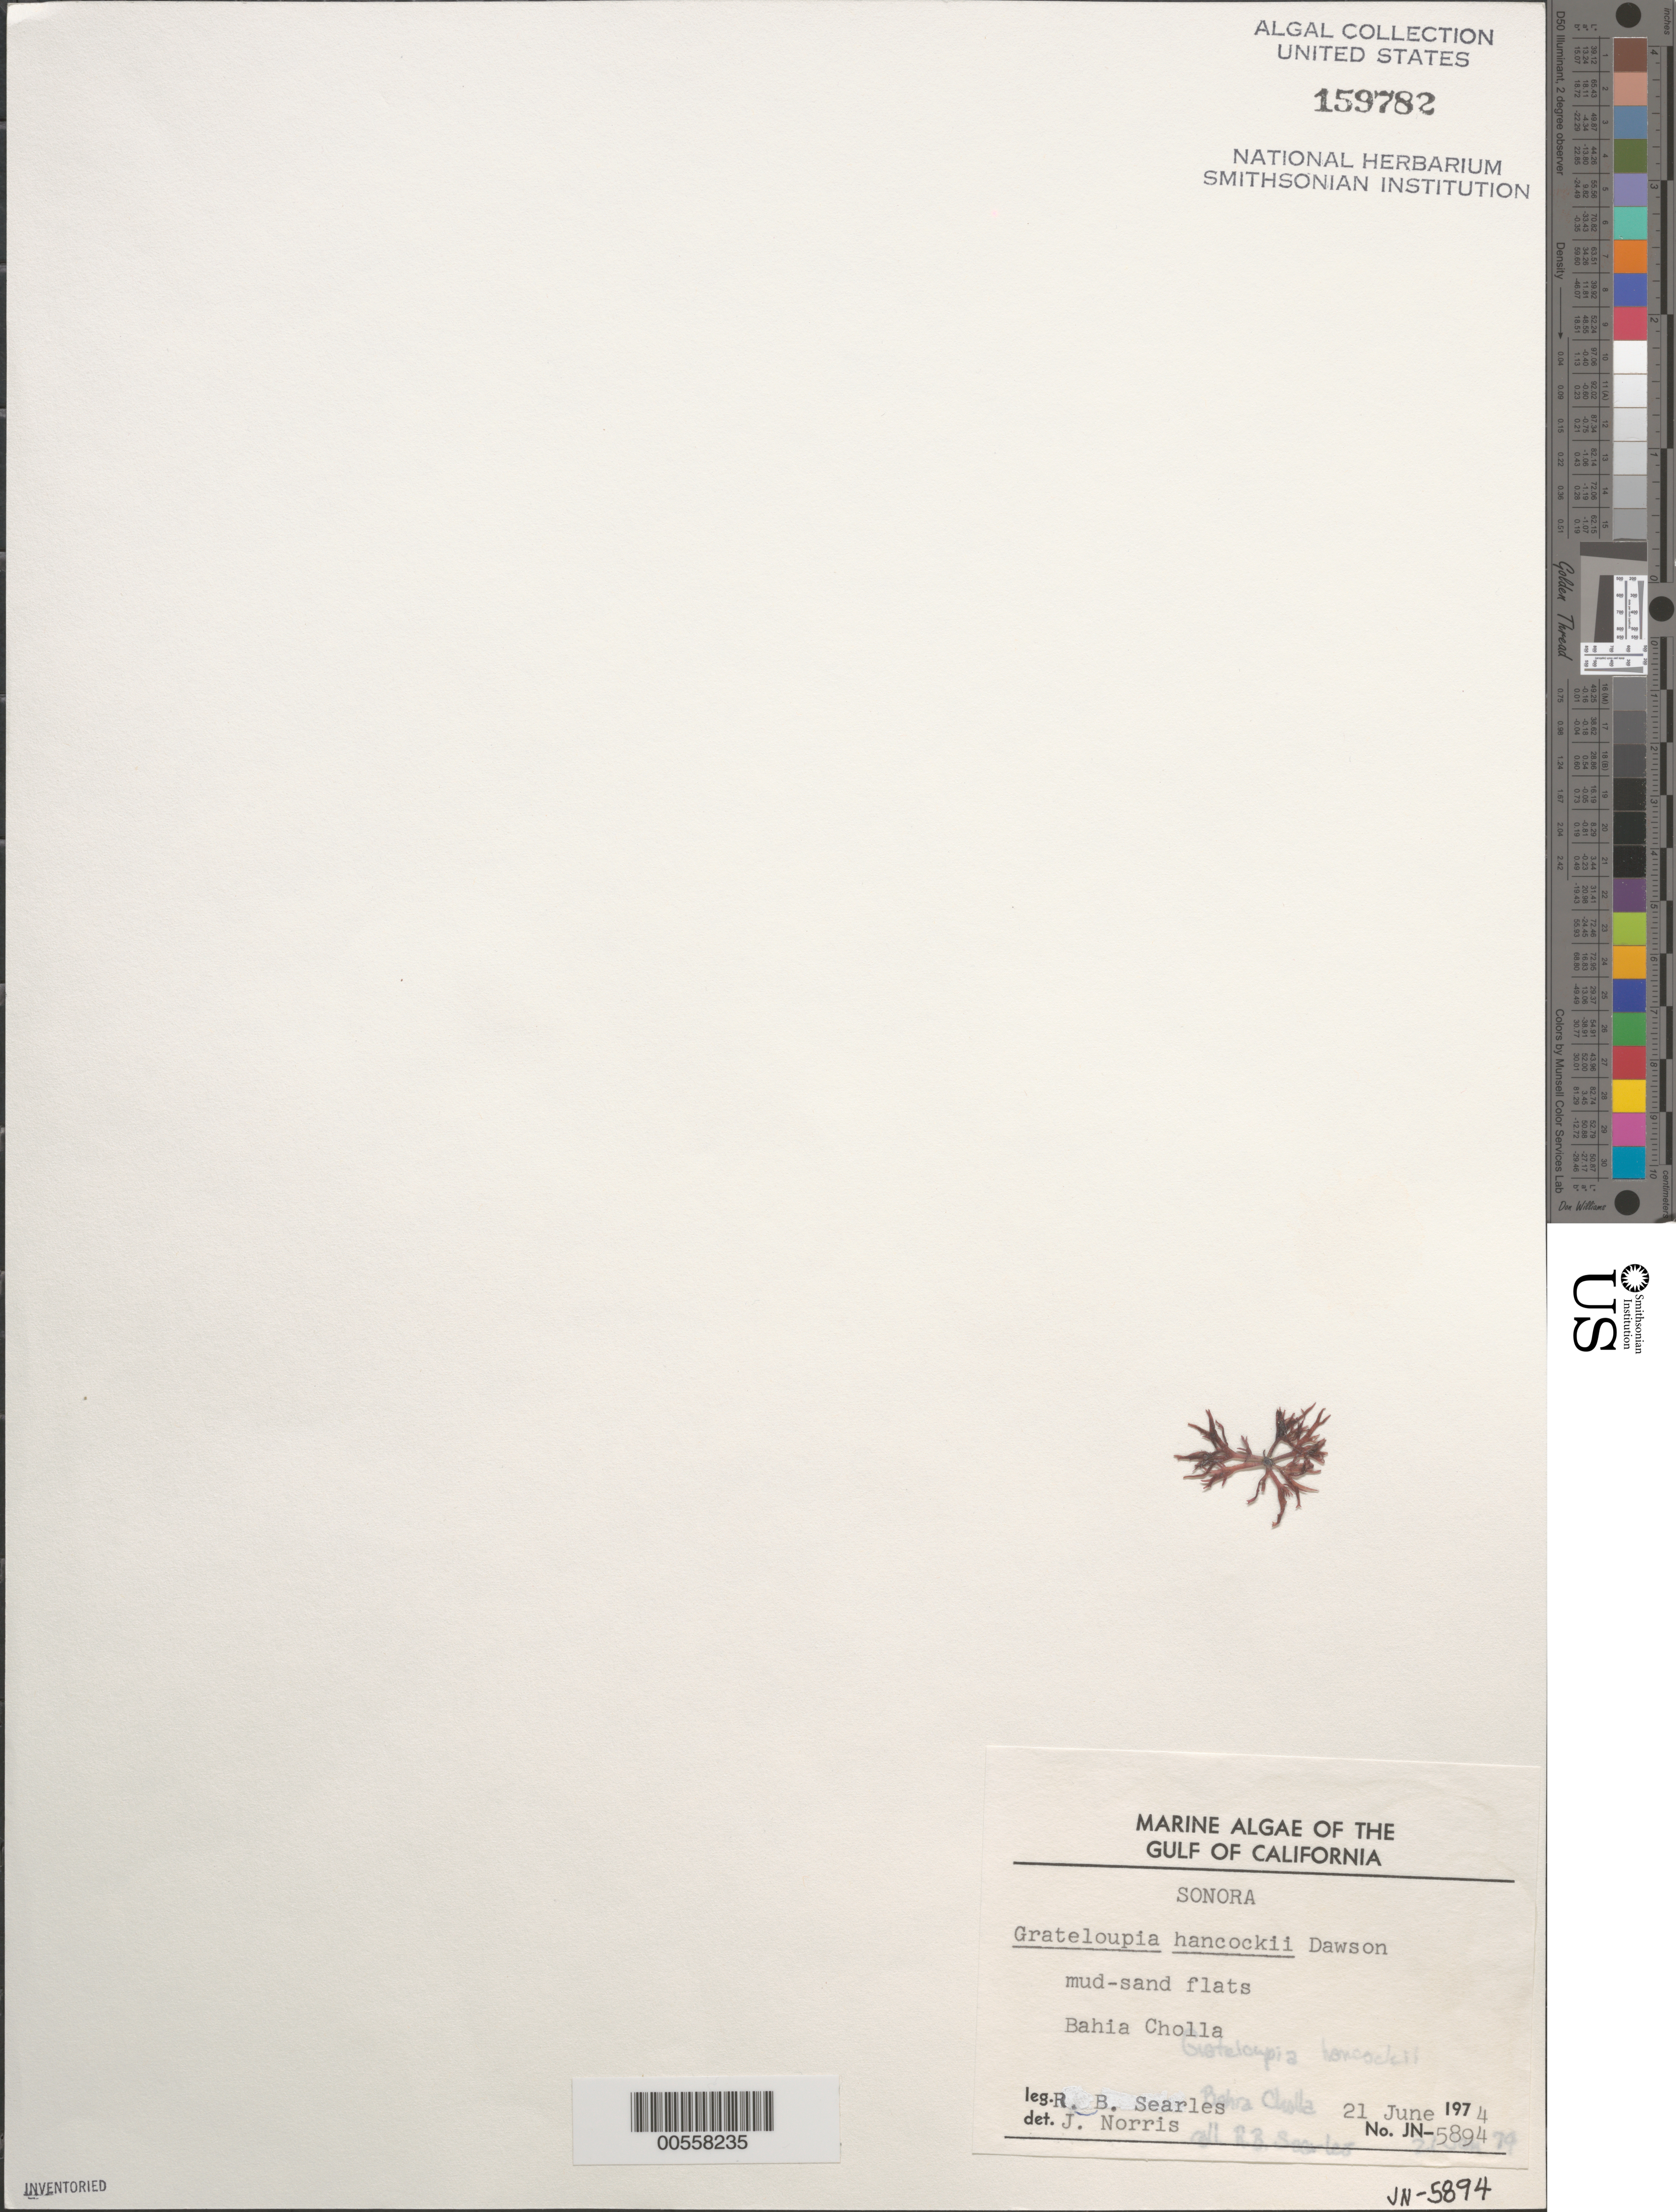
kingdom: Plantae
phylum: Rhodophyta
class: Florideophyceae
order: Halymeniales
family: Halymeniaceae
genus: Grateloupia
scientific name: Grateloupia hancockii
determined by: Norris, James N.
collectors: R. Searles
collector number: Jn-5894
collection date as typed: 21 Jun 1974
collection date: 1974-06-21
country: Mexico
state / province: Sonora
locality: Bahia Cholla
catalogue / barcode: US 159782